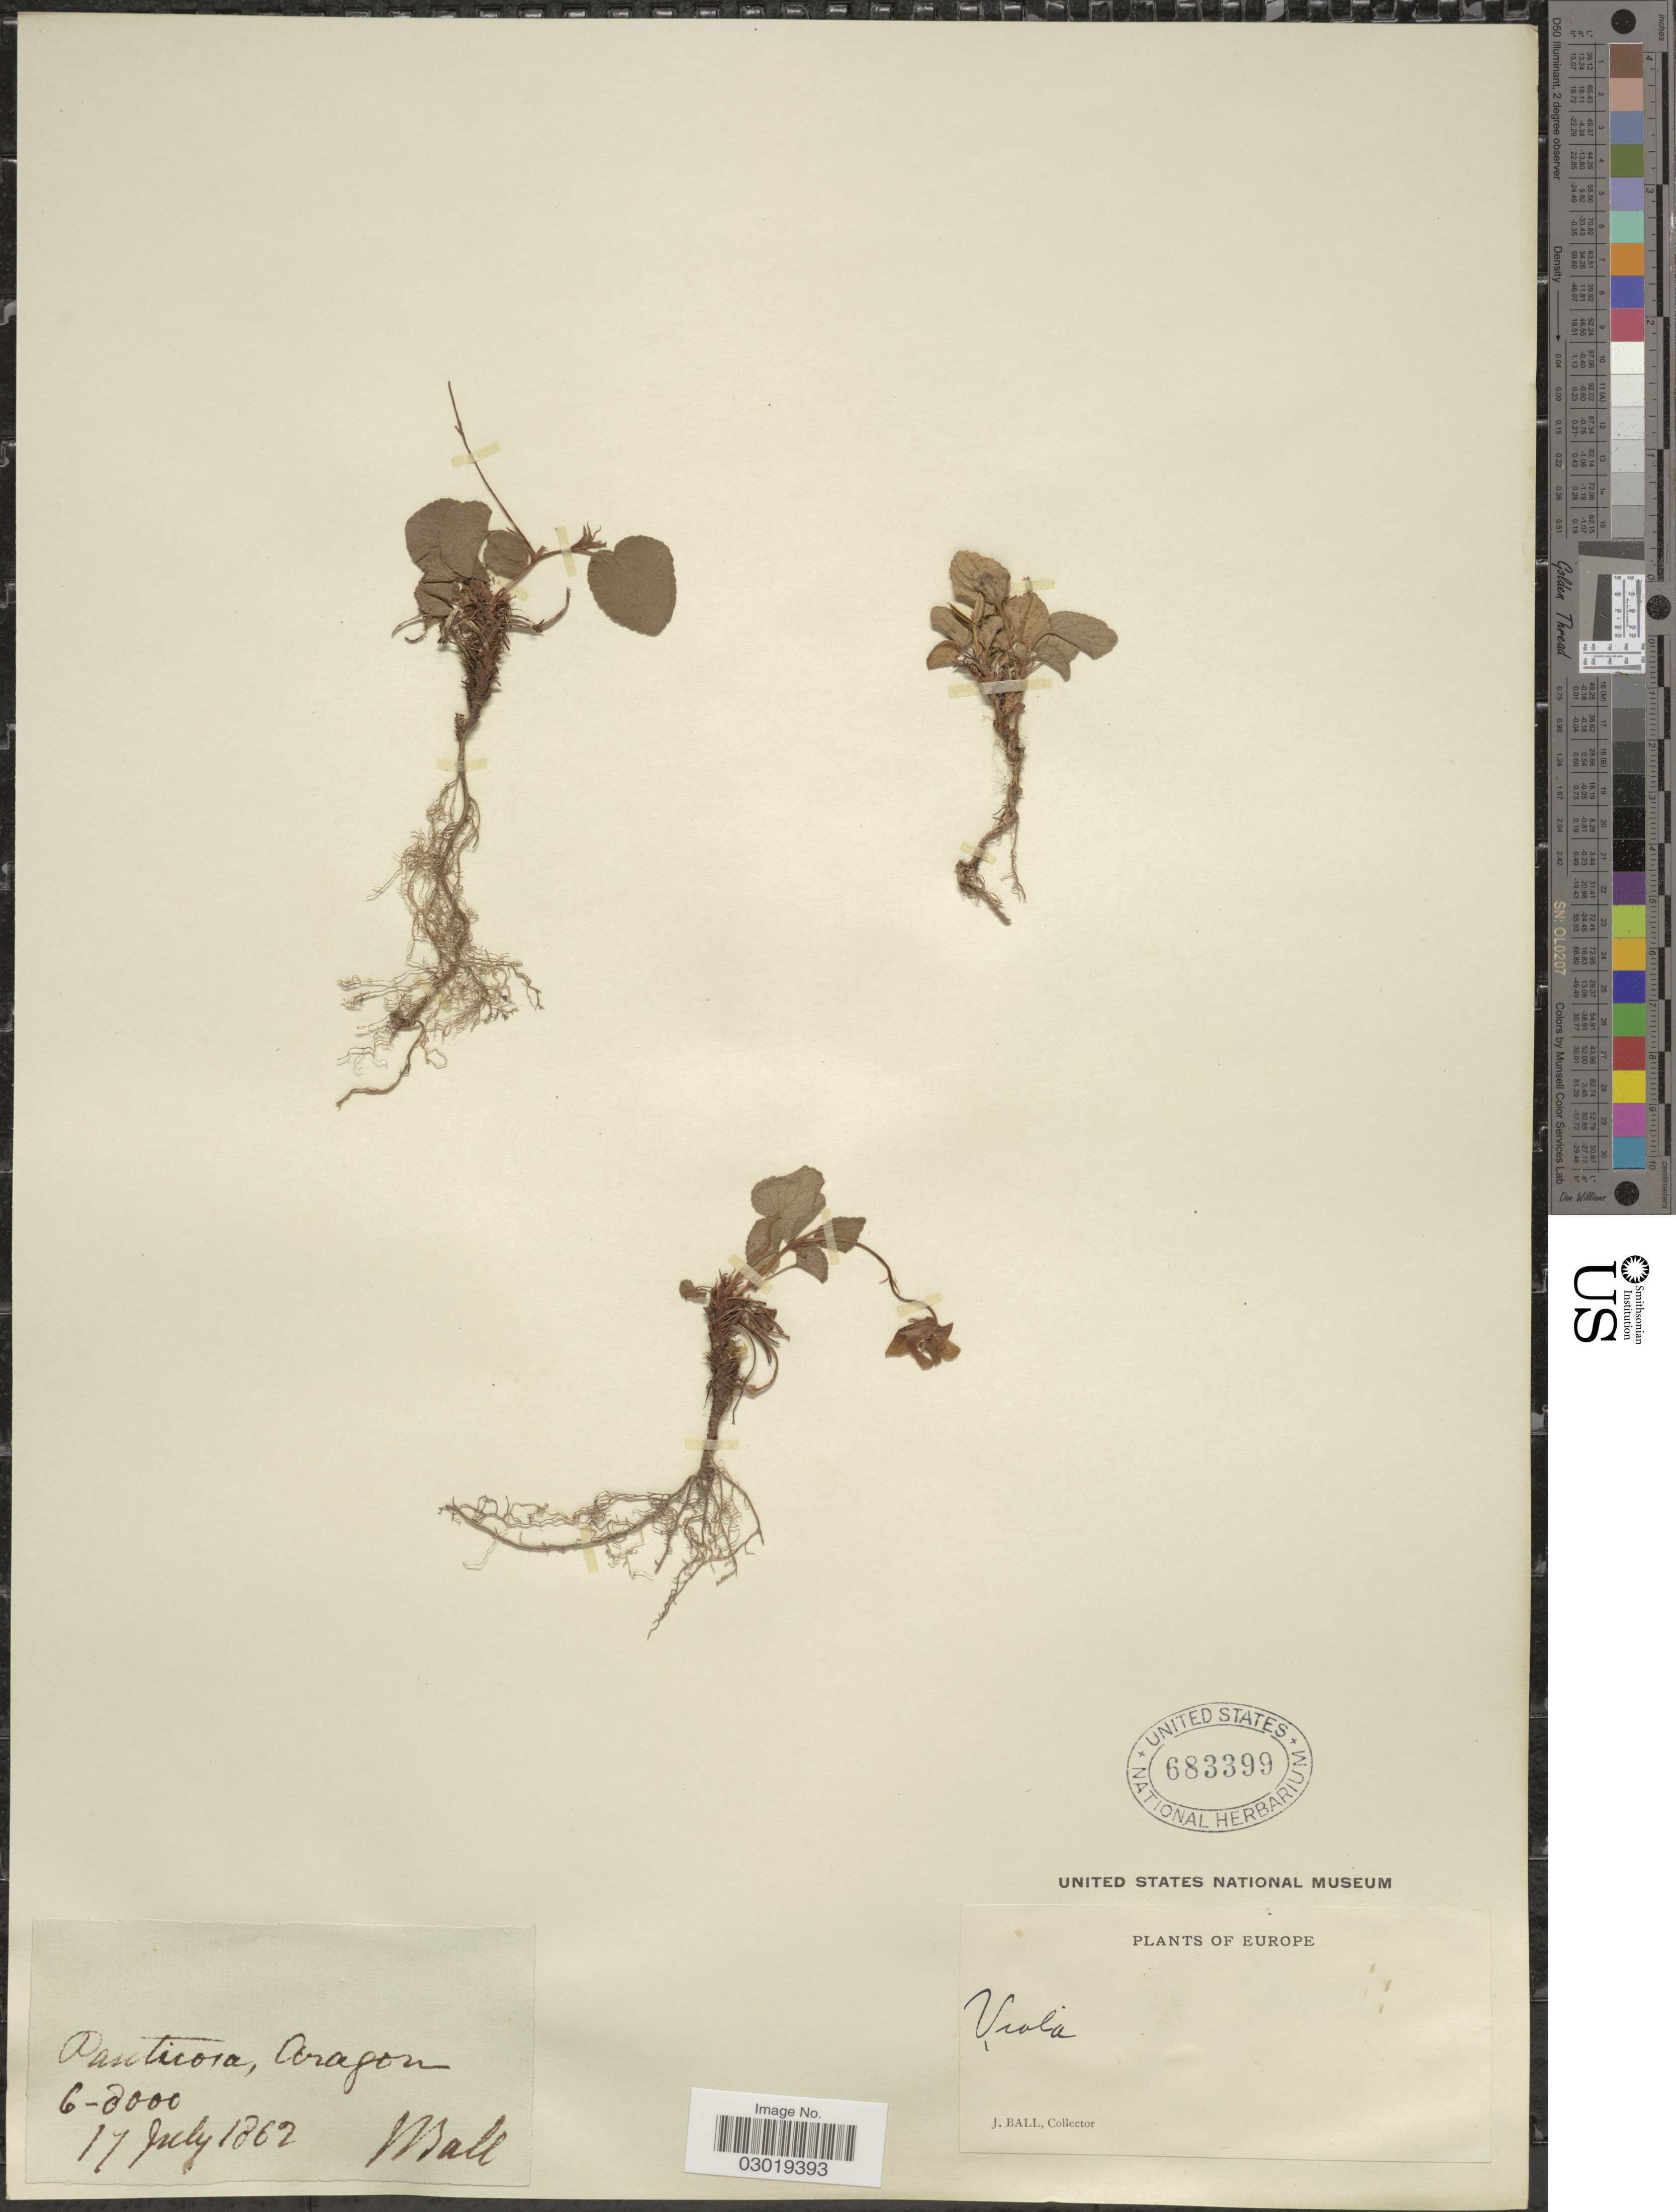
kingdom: Plantae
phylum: Tracheophyta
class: Magnoliopsida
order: Malpighiales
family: Violaceae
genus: Viola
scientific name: Viola sp.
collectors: J. Ball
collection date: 1862-07-17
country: Spain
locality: Europe, Pauticosa, Aragon.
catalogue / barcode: US 683399